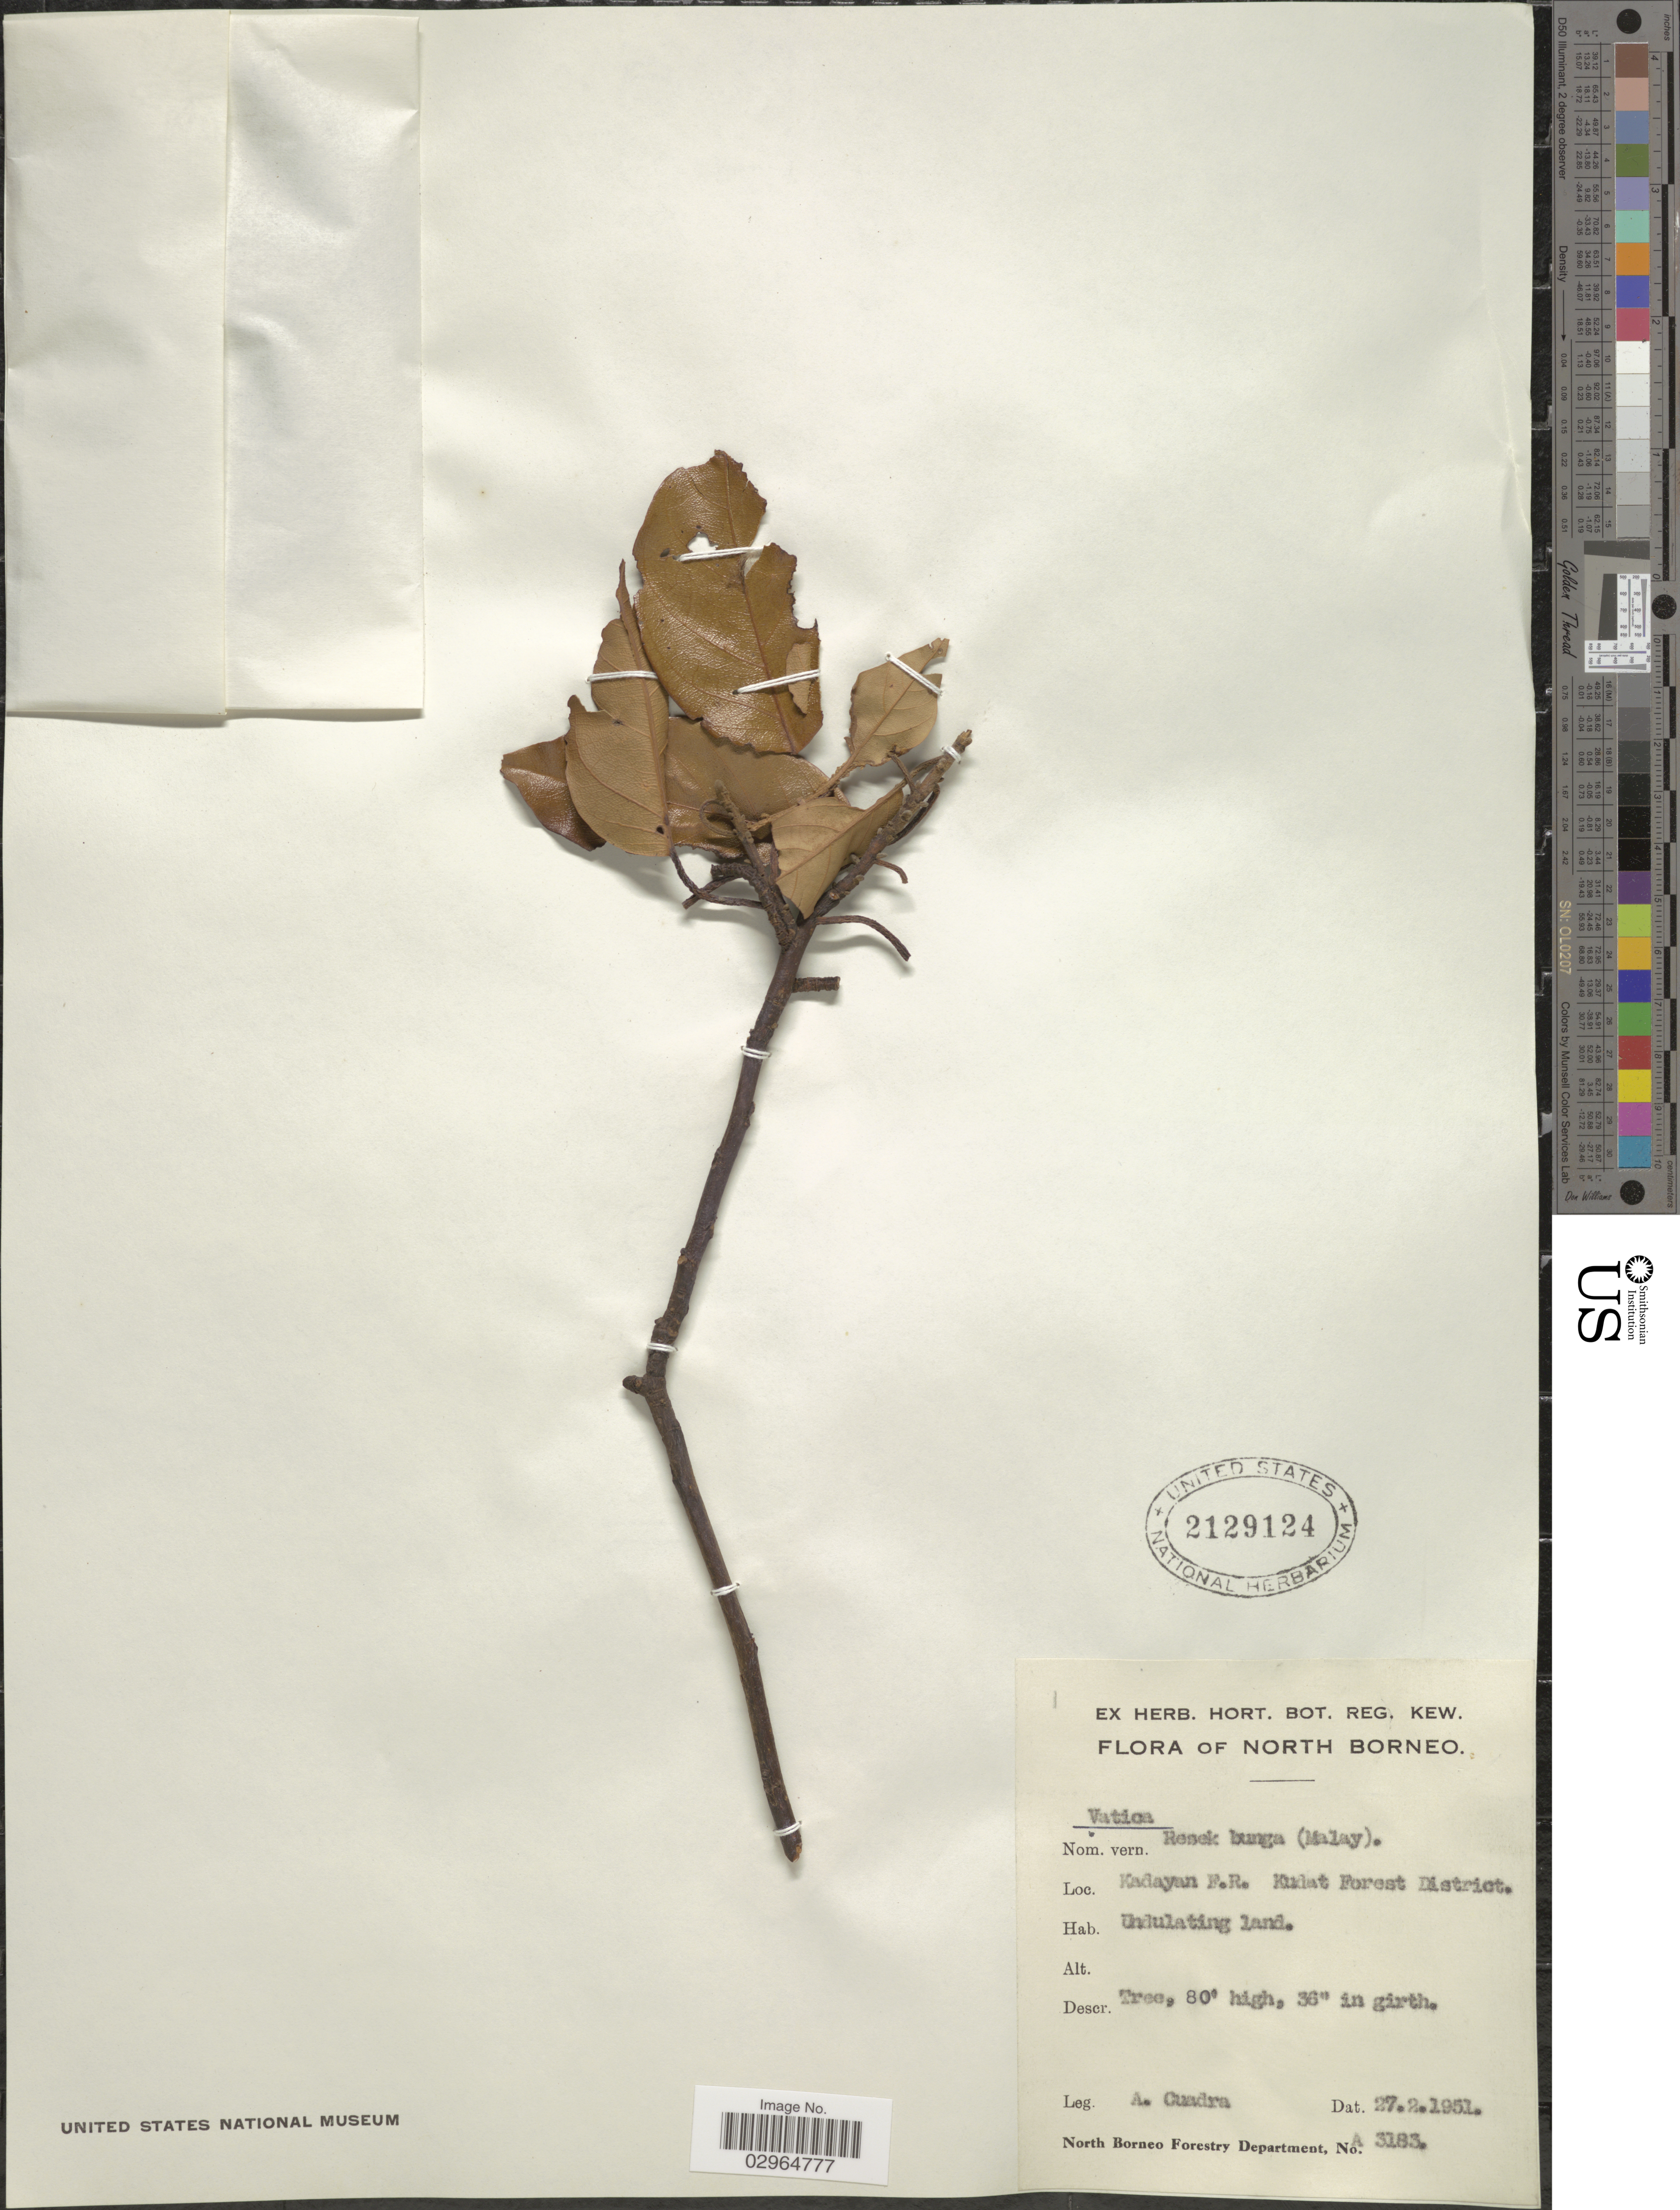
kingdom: Plantae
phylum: Tracheophyta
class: Magnoliopsida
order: Malvales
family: Dipterocarpaceae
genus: Vatica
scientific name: Vatica sp.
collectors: A. Cuadra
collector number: A3183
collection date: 1951-02-27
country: Malaysia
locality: North Borneo. Kadayan F.R. Kudat Forest District.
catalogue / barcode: US 2129124